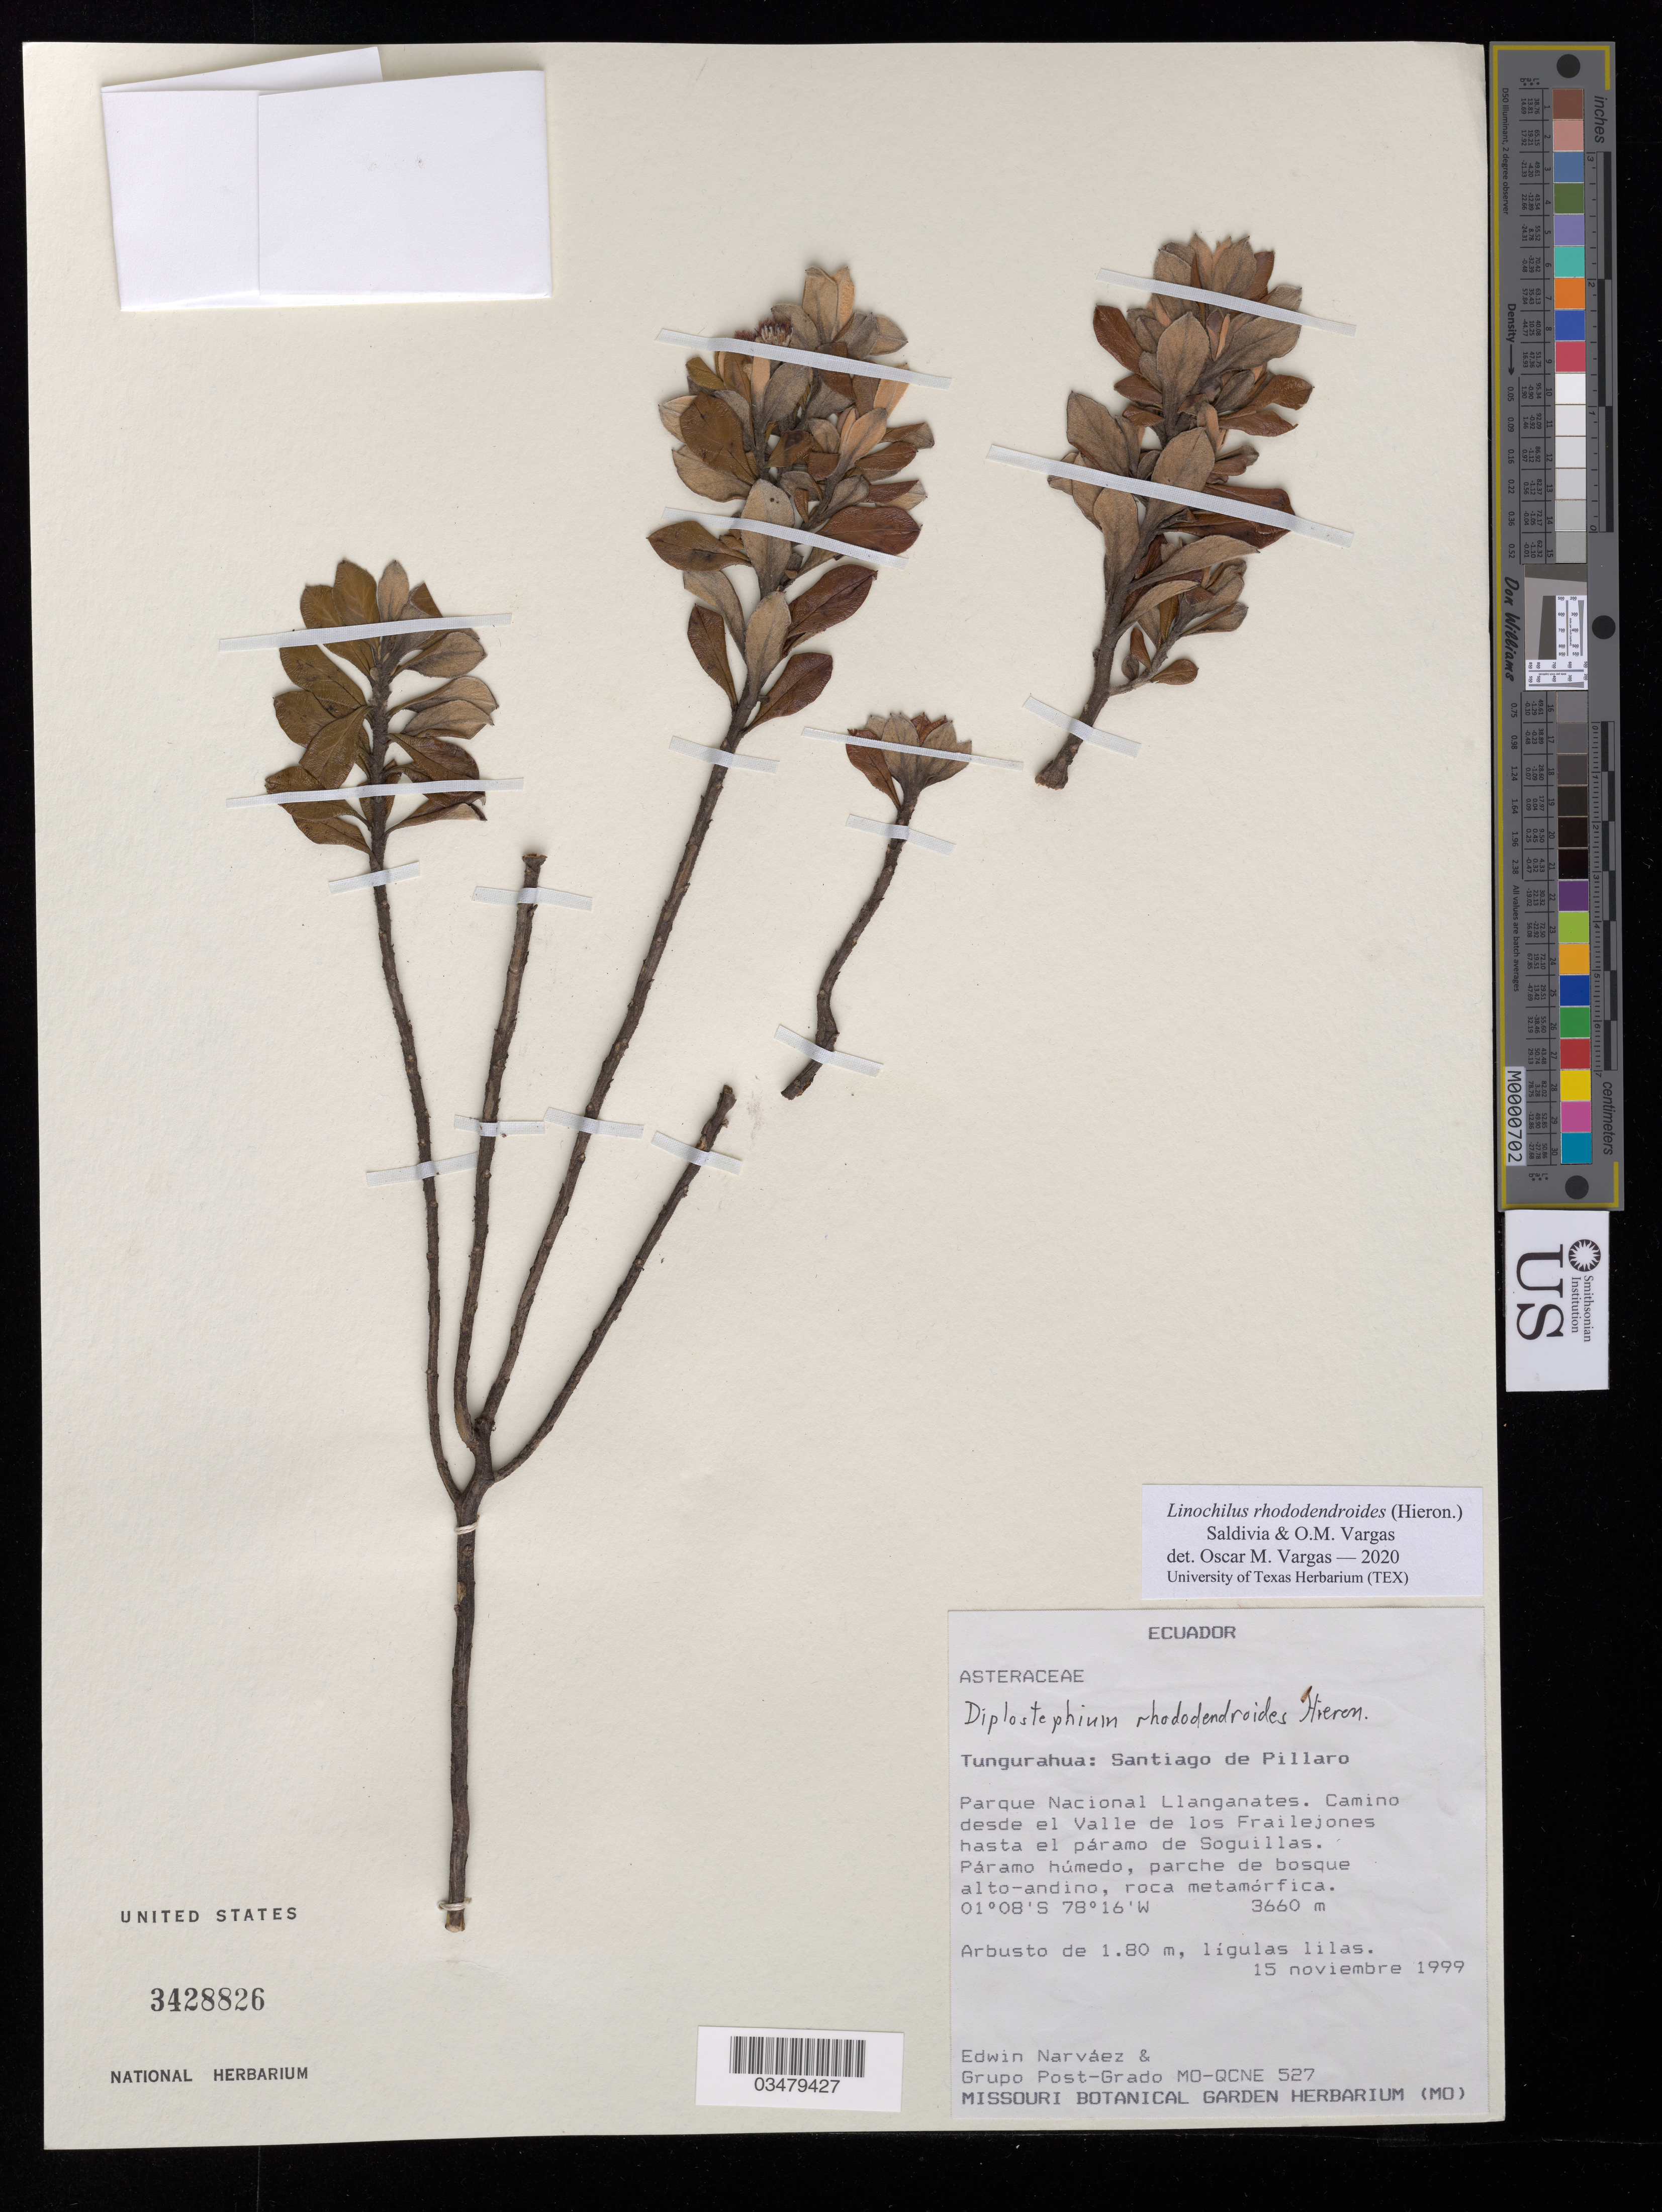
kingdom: Plantae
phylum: Tracheophyta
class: Magnoliopsida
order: Asterales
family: Asteraceae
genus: Linochilus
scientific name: Linochilus rhododendroides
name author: (Hieron.) Saldivia & O.M. Vargas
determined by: Vargas, Oscar M.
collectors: E. Narváez & Grupo Post-Grado MO-QCNE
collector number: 527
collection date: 1999-11-15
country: Ecuador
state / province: Tungurahua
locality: Santiago de Pillaro, Parque Nacional Llanganates. Camino desde el Valle de los Frailejones hasta el paramo de Soguillas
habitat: Paramo humedo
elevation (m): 3660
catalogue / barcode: US 3428826